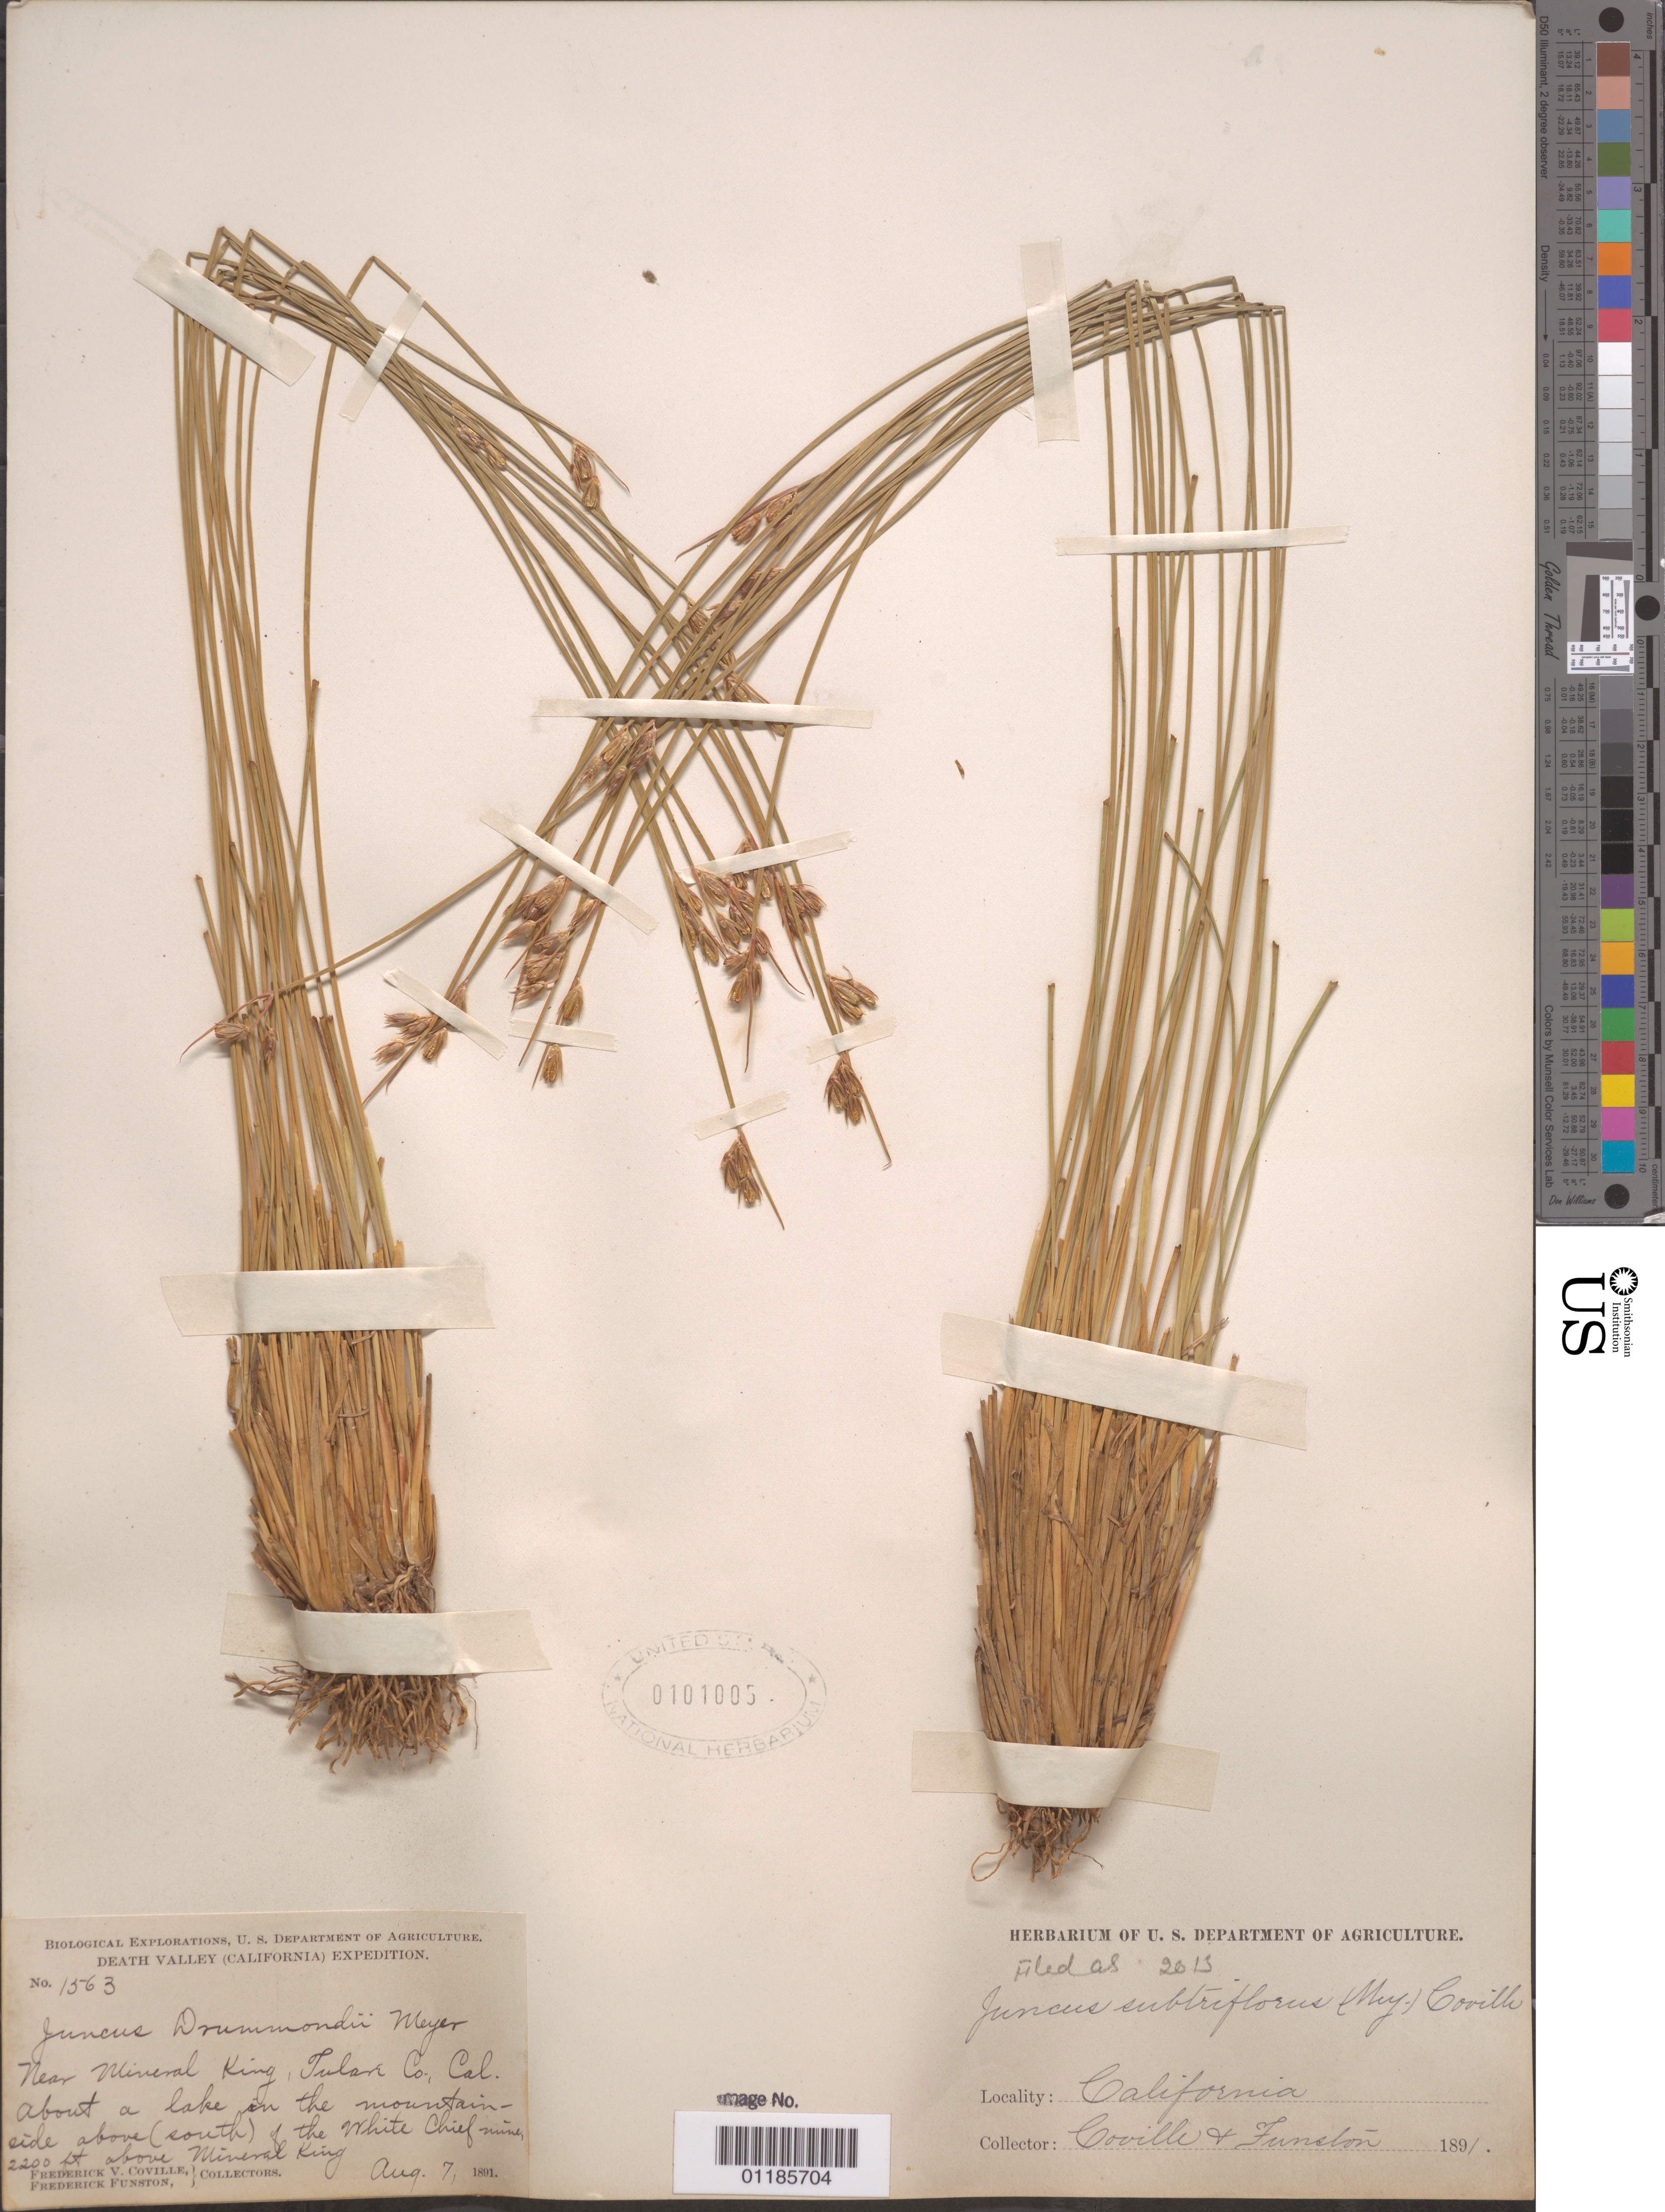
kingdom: Plantae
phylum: Tracheophyta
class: Liliopsida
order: Poales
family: Juncaceae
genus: Juncus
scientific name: Juncus subtriflorus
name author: (E. Mey.) Coville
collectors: F. V. Coville & F. Funston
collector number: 1563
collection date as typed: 07 Aug 1891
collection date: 1891-08-07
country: United States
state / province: California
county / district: Tulare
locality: Near Mineral King, on the mountain-side above the White Chief Mine.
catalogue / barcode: US 101005